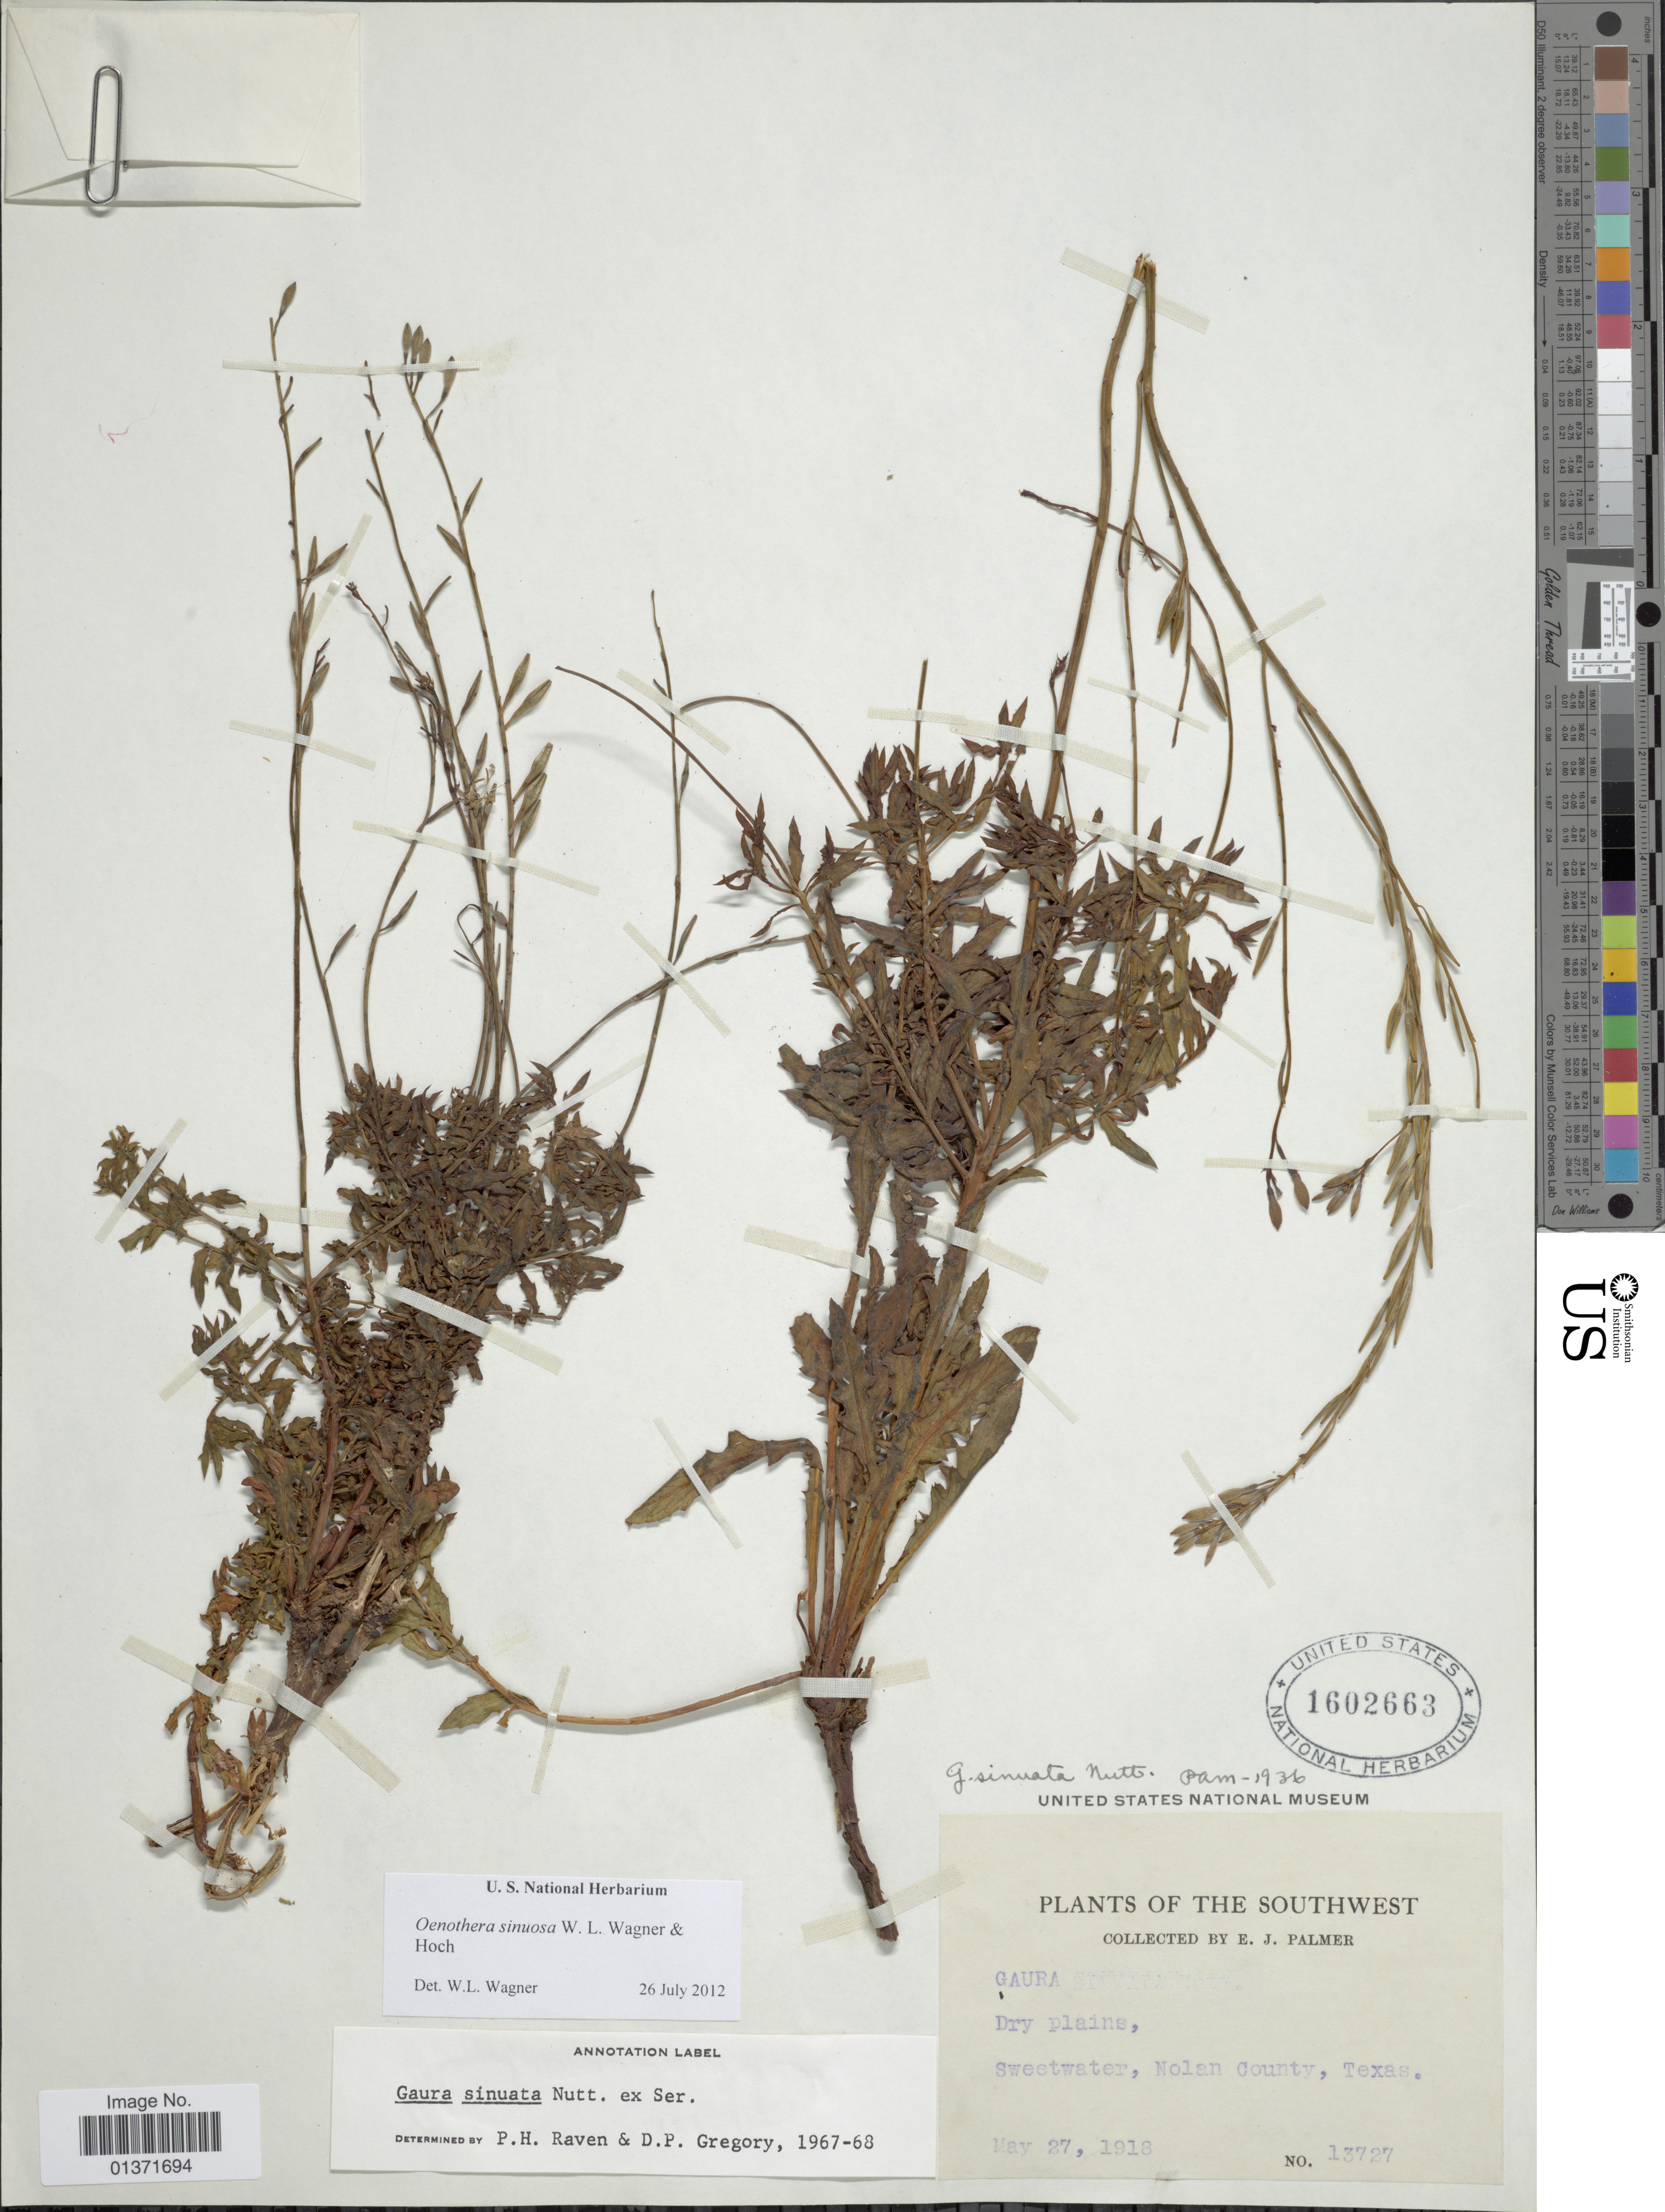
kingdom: Plantae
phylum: Tracheophyta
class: Magnoliopsida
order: Myrtales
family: Onagraceae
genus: Oenothera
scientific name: Oenothera sinuosa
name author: Nutt. ex Ser.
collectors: E. J. Palmer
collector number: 13727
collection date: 1918-05-27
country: United States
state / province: Texas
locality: Southwest, Sweetwater, Nolan County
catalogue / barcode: US 1602663